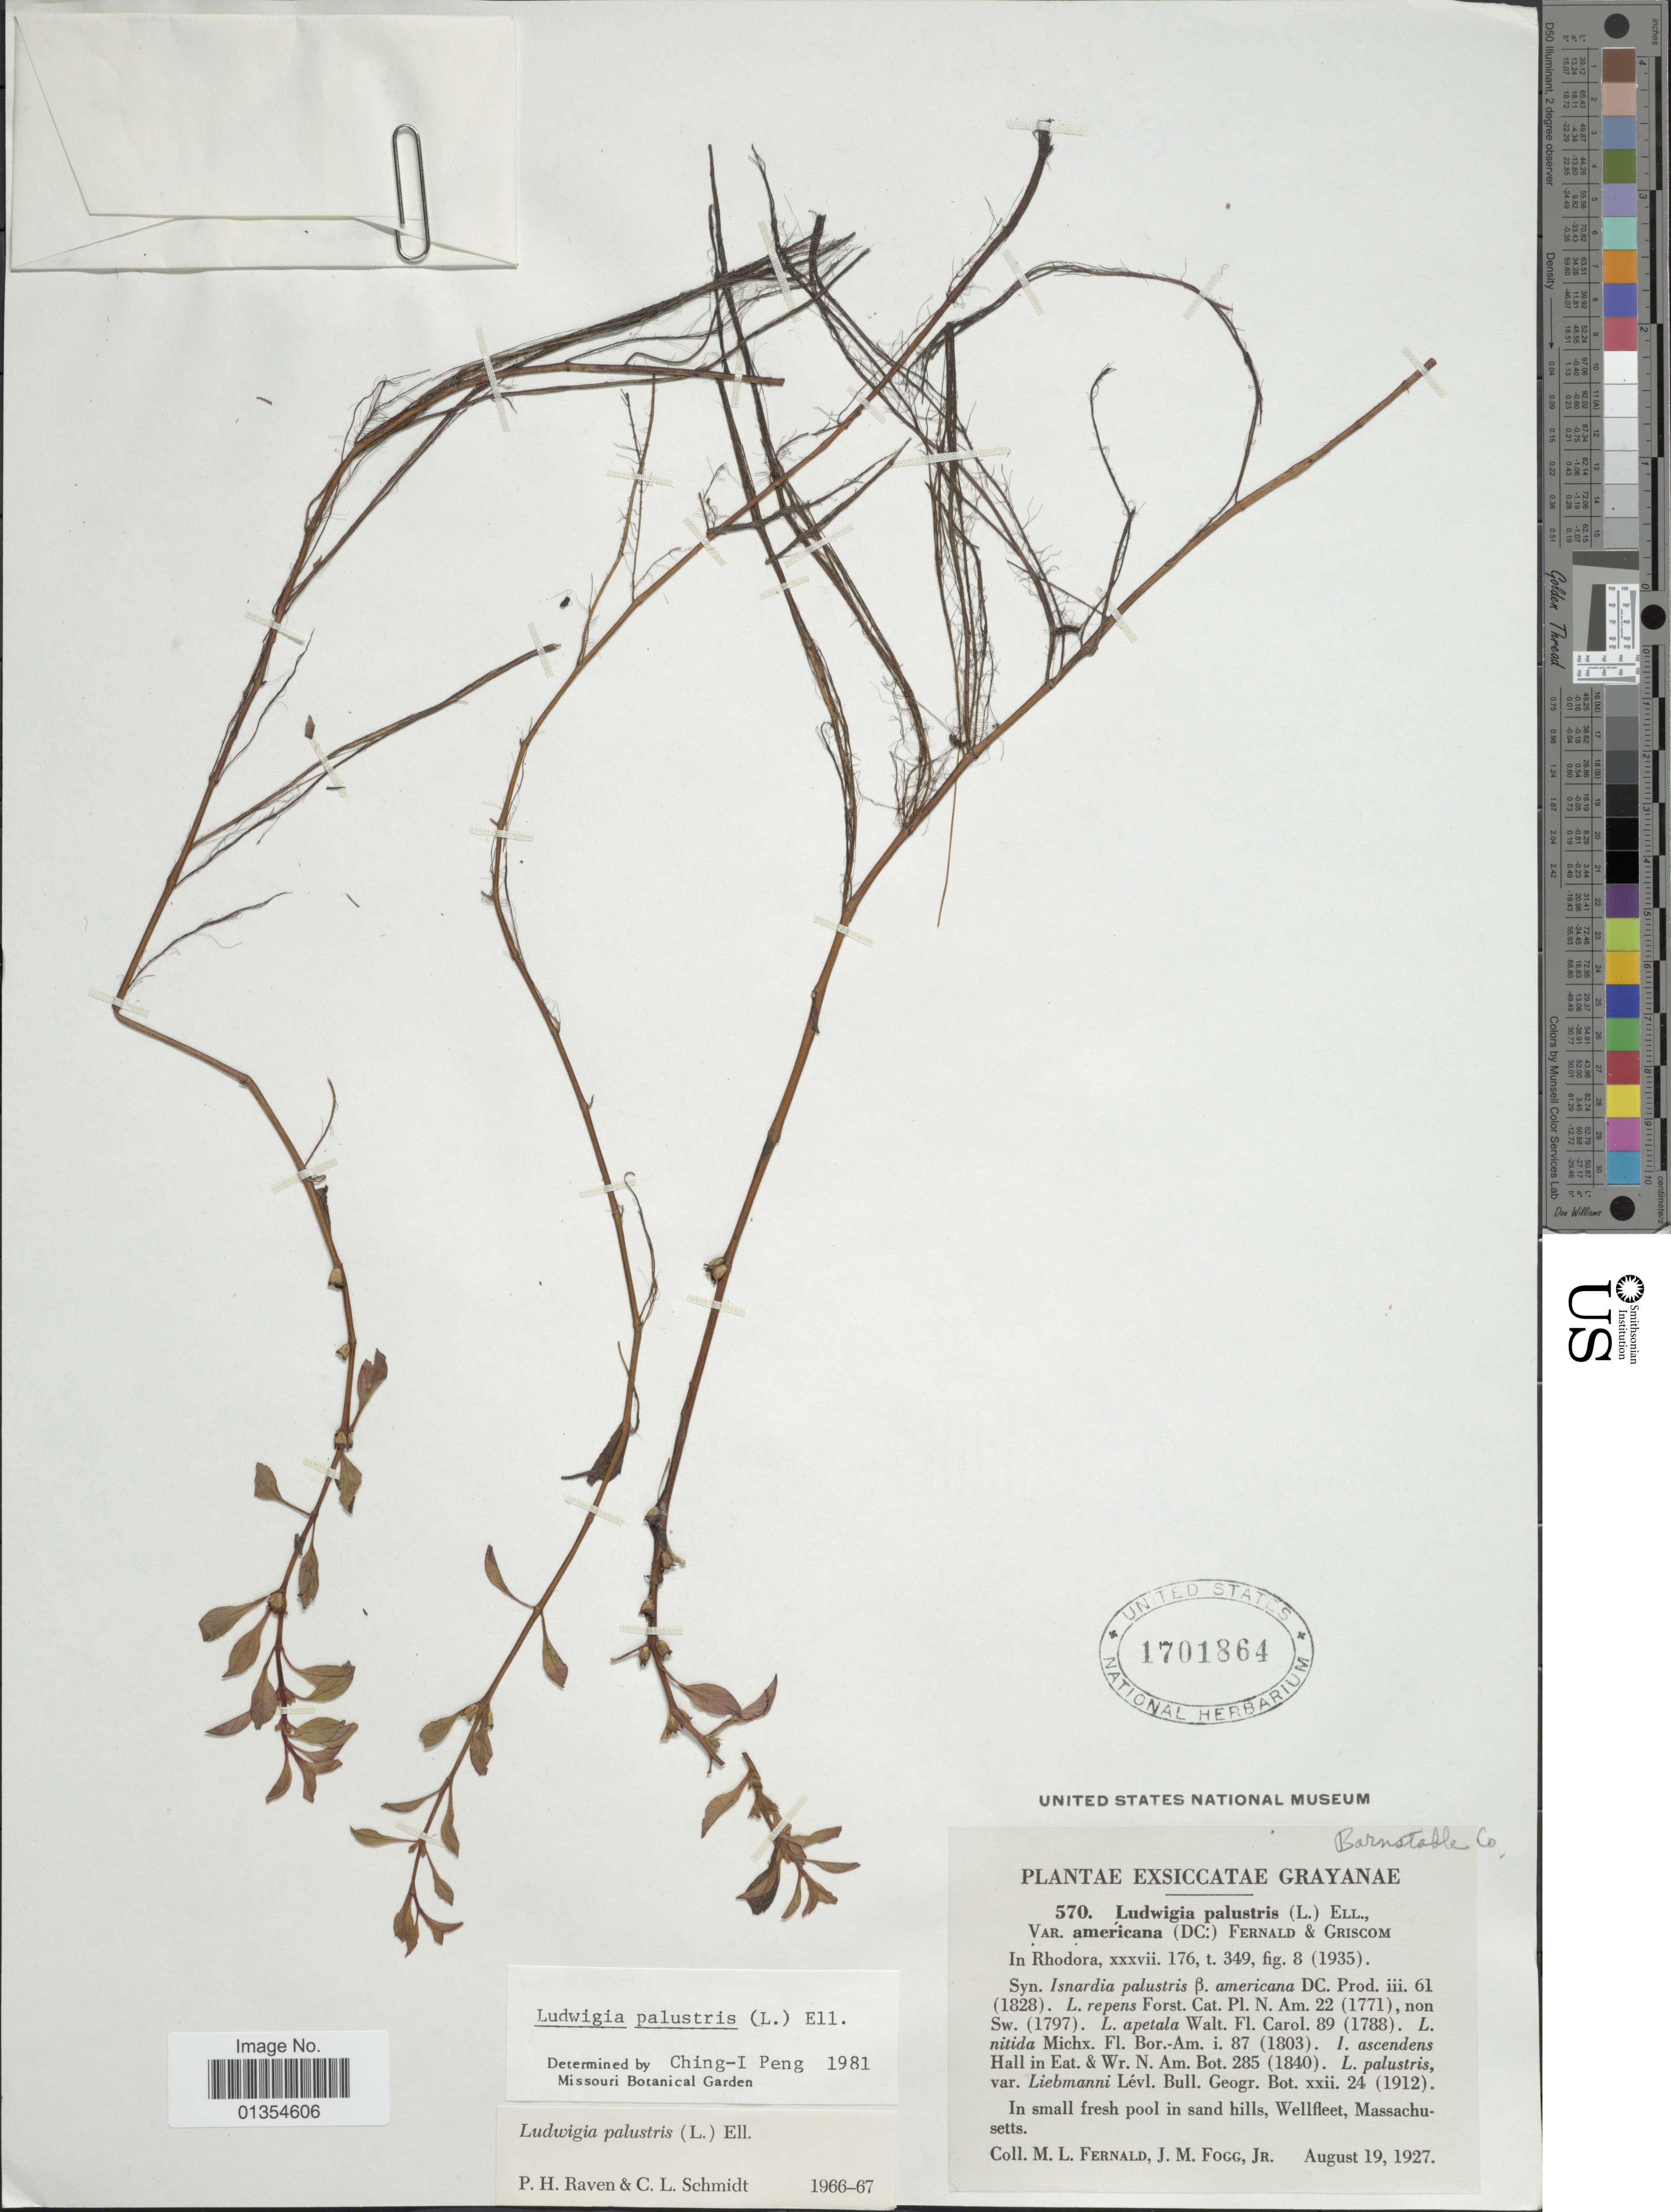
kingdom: Plantae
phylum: Tracheophyta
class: Magnoliopsida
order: Myrtales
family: Onagraceae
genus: Ludwigia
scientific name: Ludwigia palustris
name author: (L.) Elliott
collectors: M. L. Fernald & J. Fogg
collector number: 570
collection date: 1927-08-19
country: United States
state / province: Massachusetts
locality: Grayanae, Wellfleet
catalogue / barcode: US 1701864